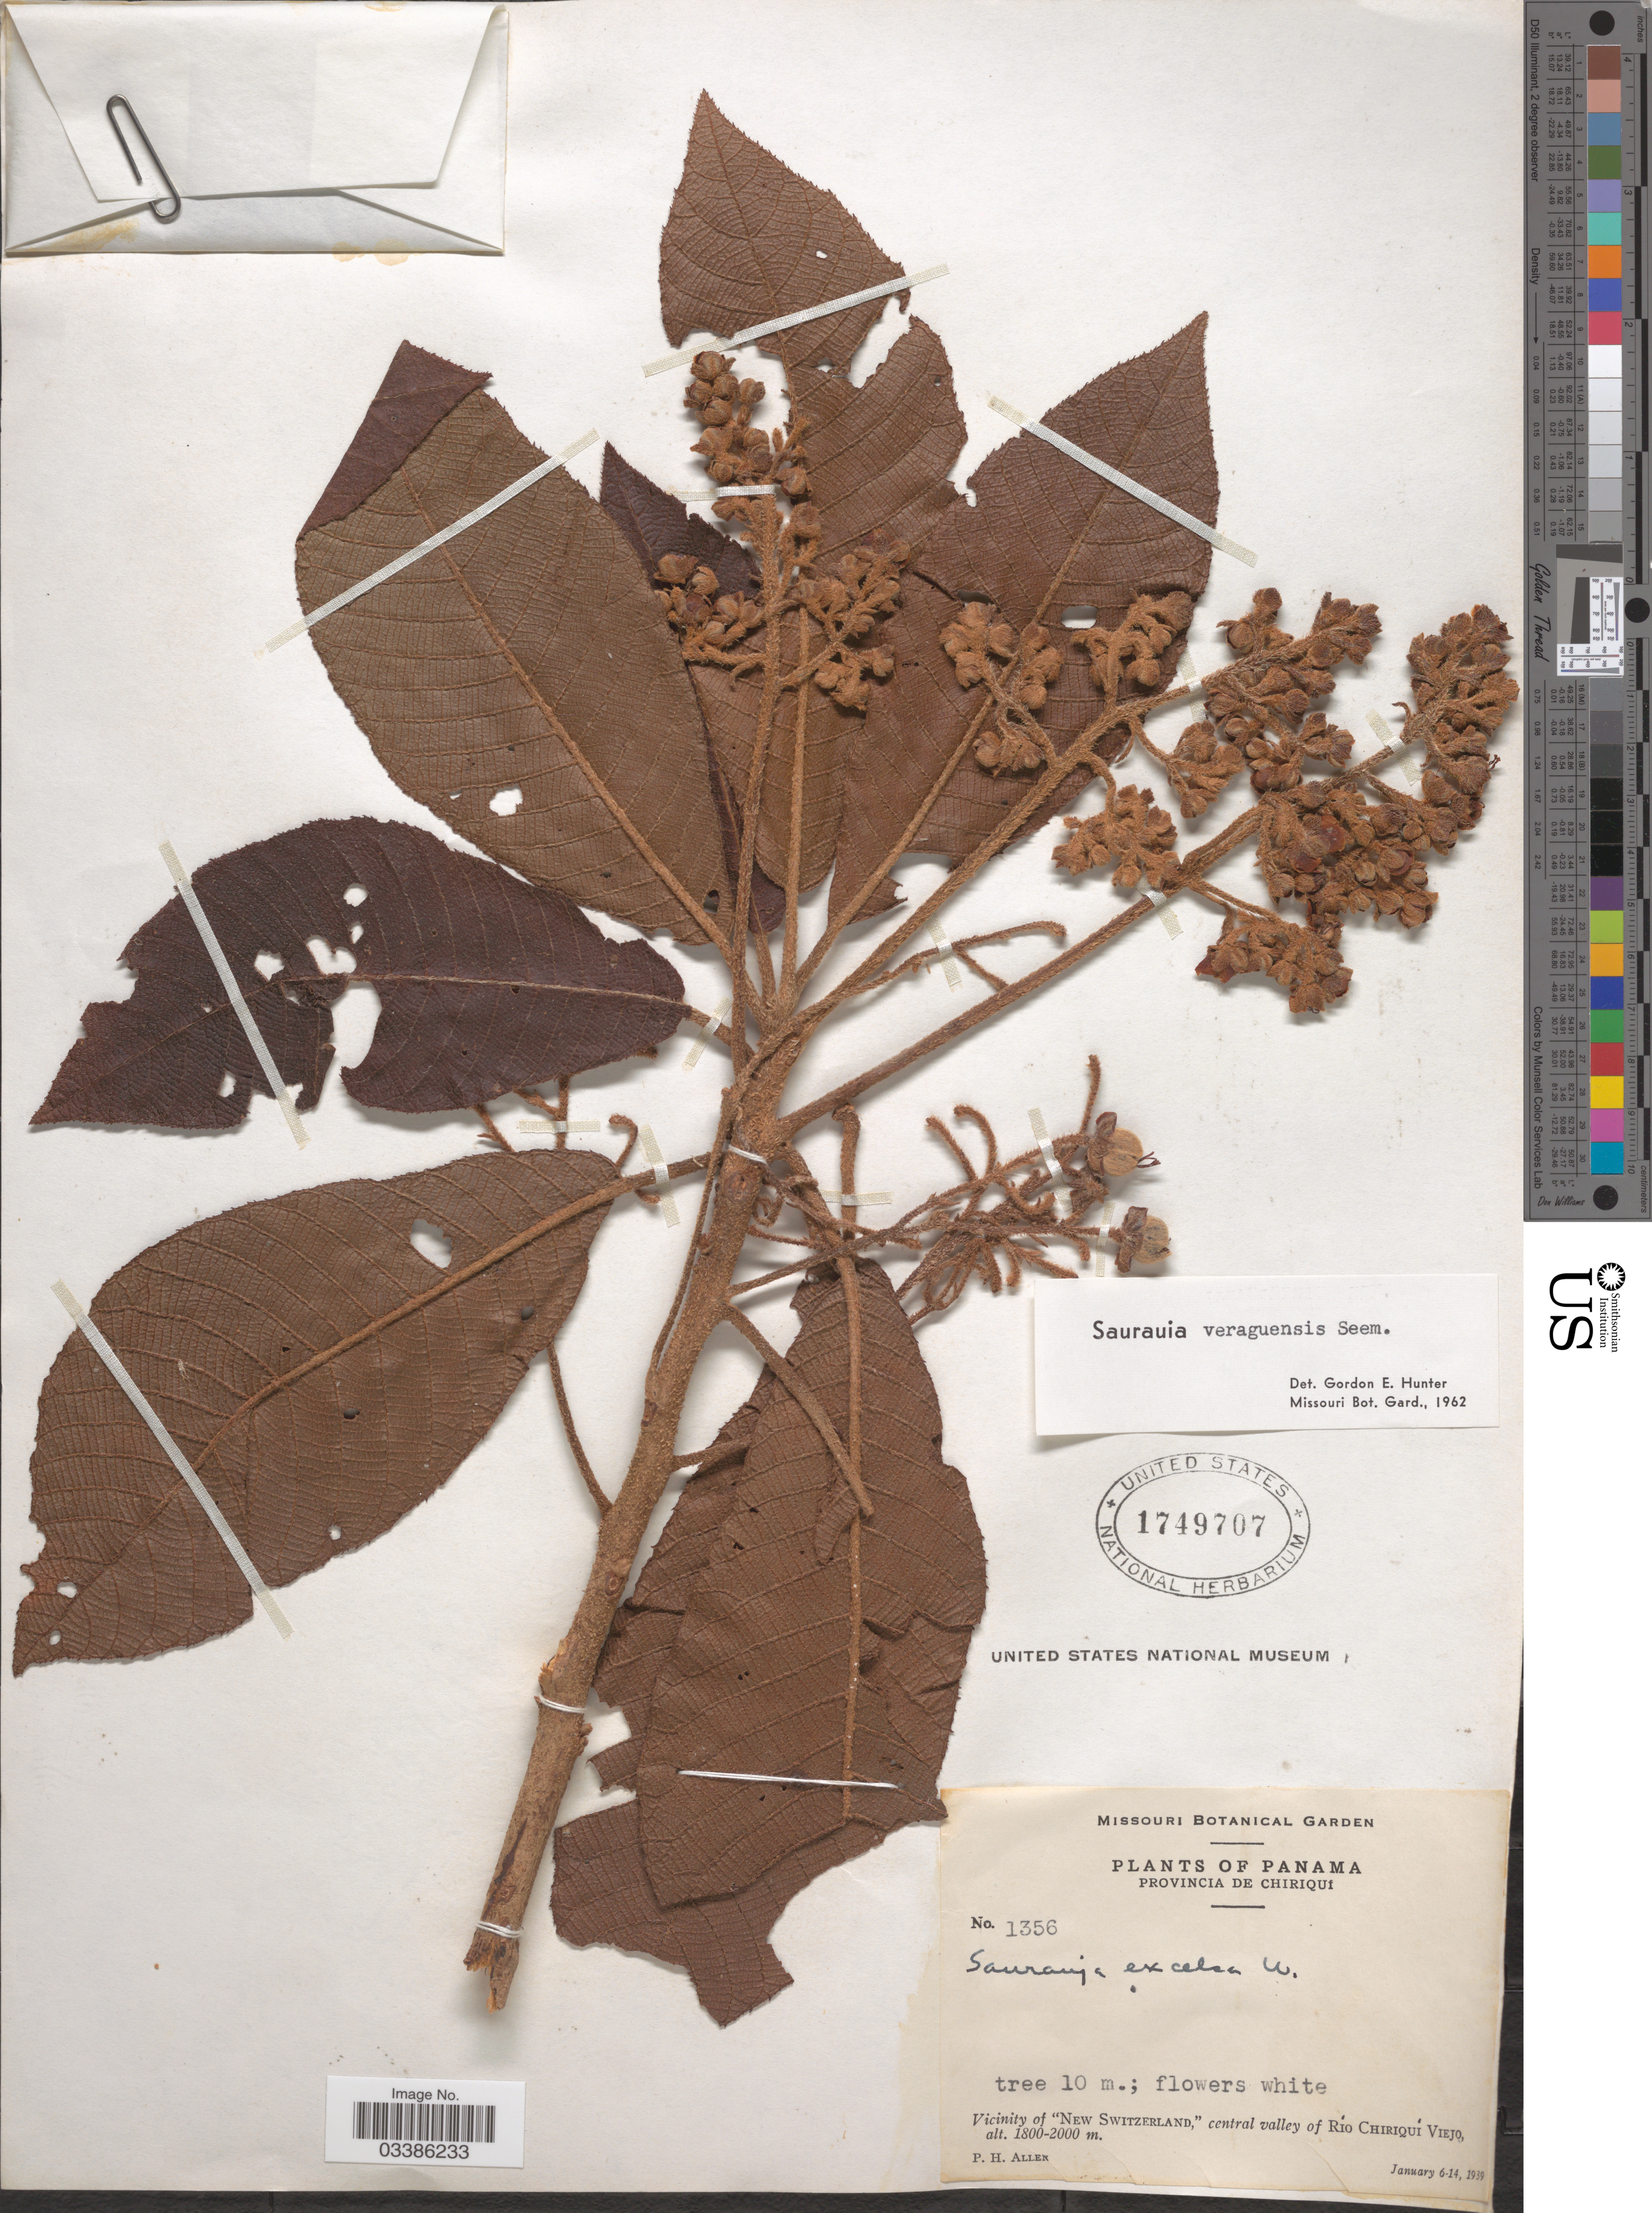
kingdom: Plantae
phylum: Tracheophyta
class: Magnoliopsida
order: Ericales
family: Actinidiaceae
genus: Saurauia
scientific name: Saurauia veraguasensis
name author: Seem.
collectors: P. H. Allen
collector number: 1356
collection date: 1939-01-06/1939-01-14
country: Panama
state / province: Chiriqui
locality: Vicinity of "New Switzerland," central valley of Río Chiriquí Viejo.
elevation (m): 1800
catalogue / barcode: US 1749707